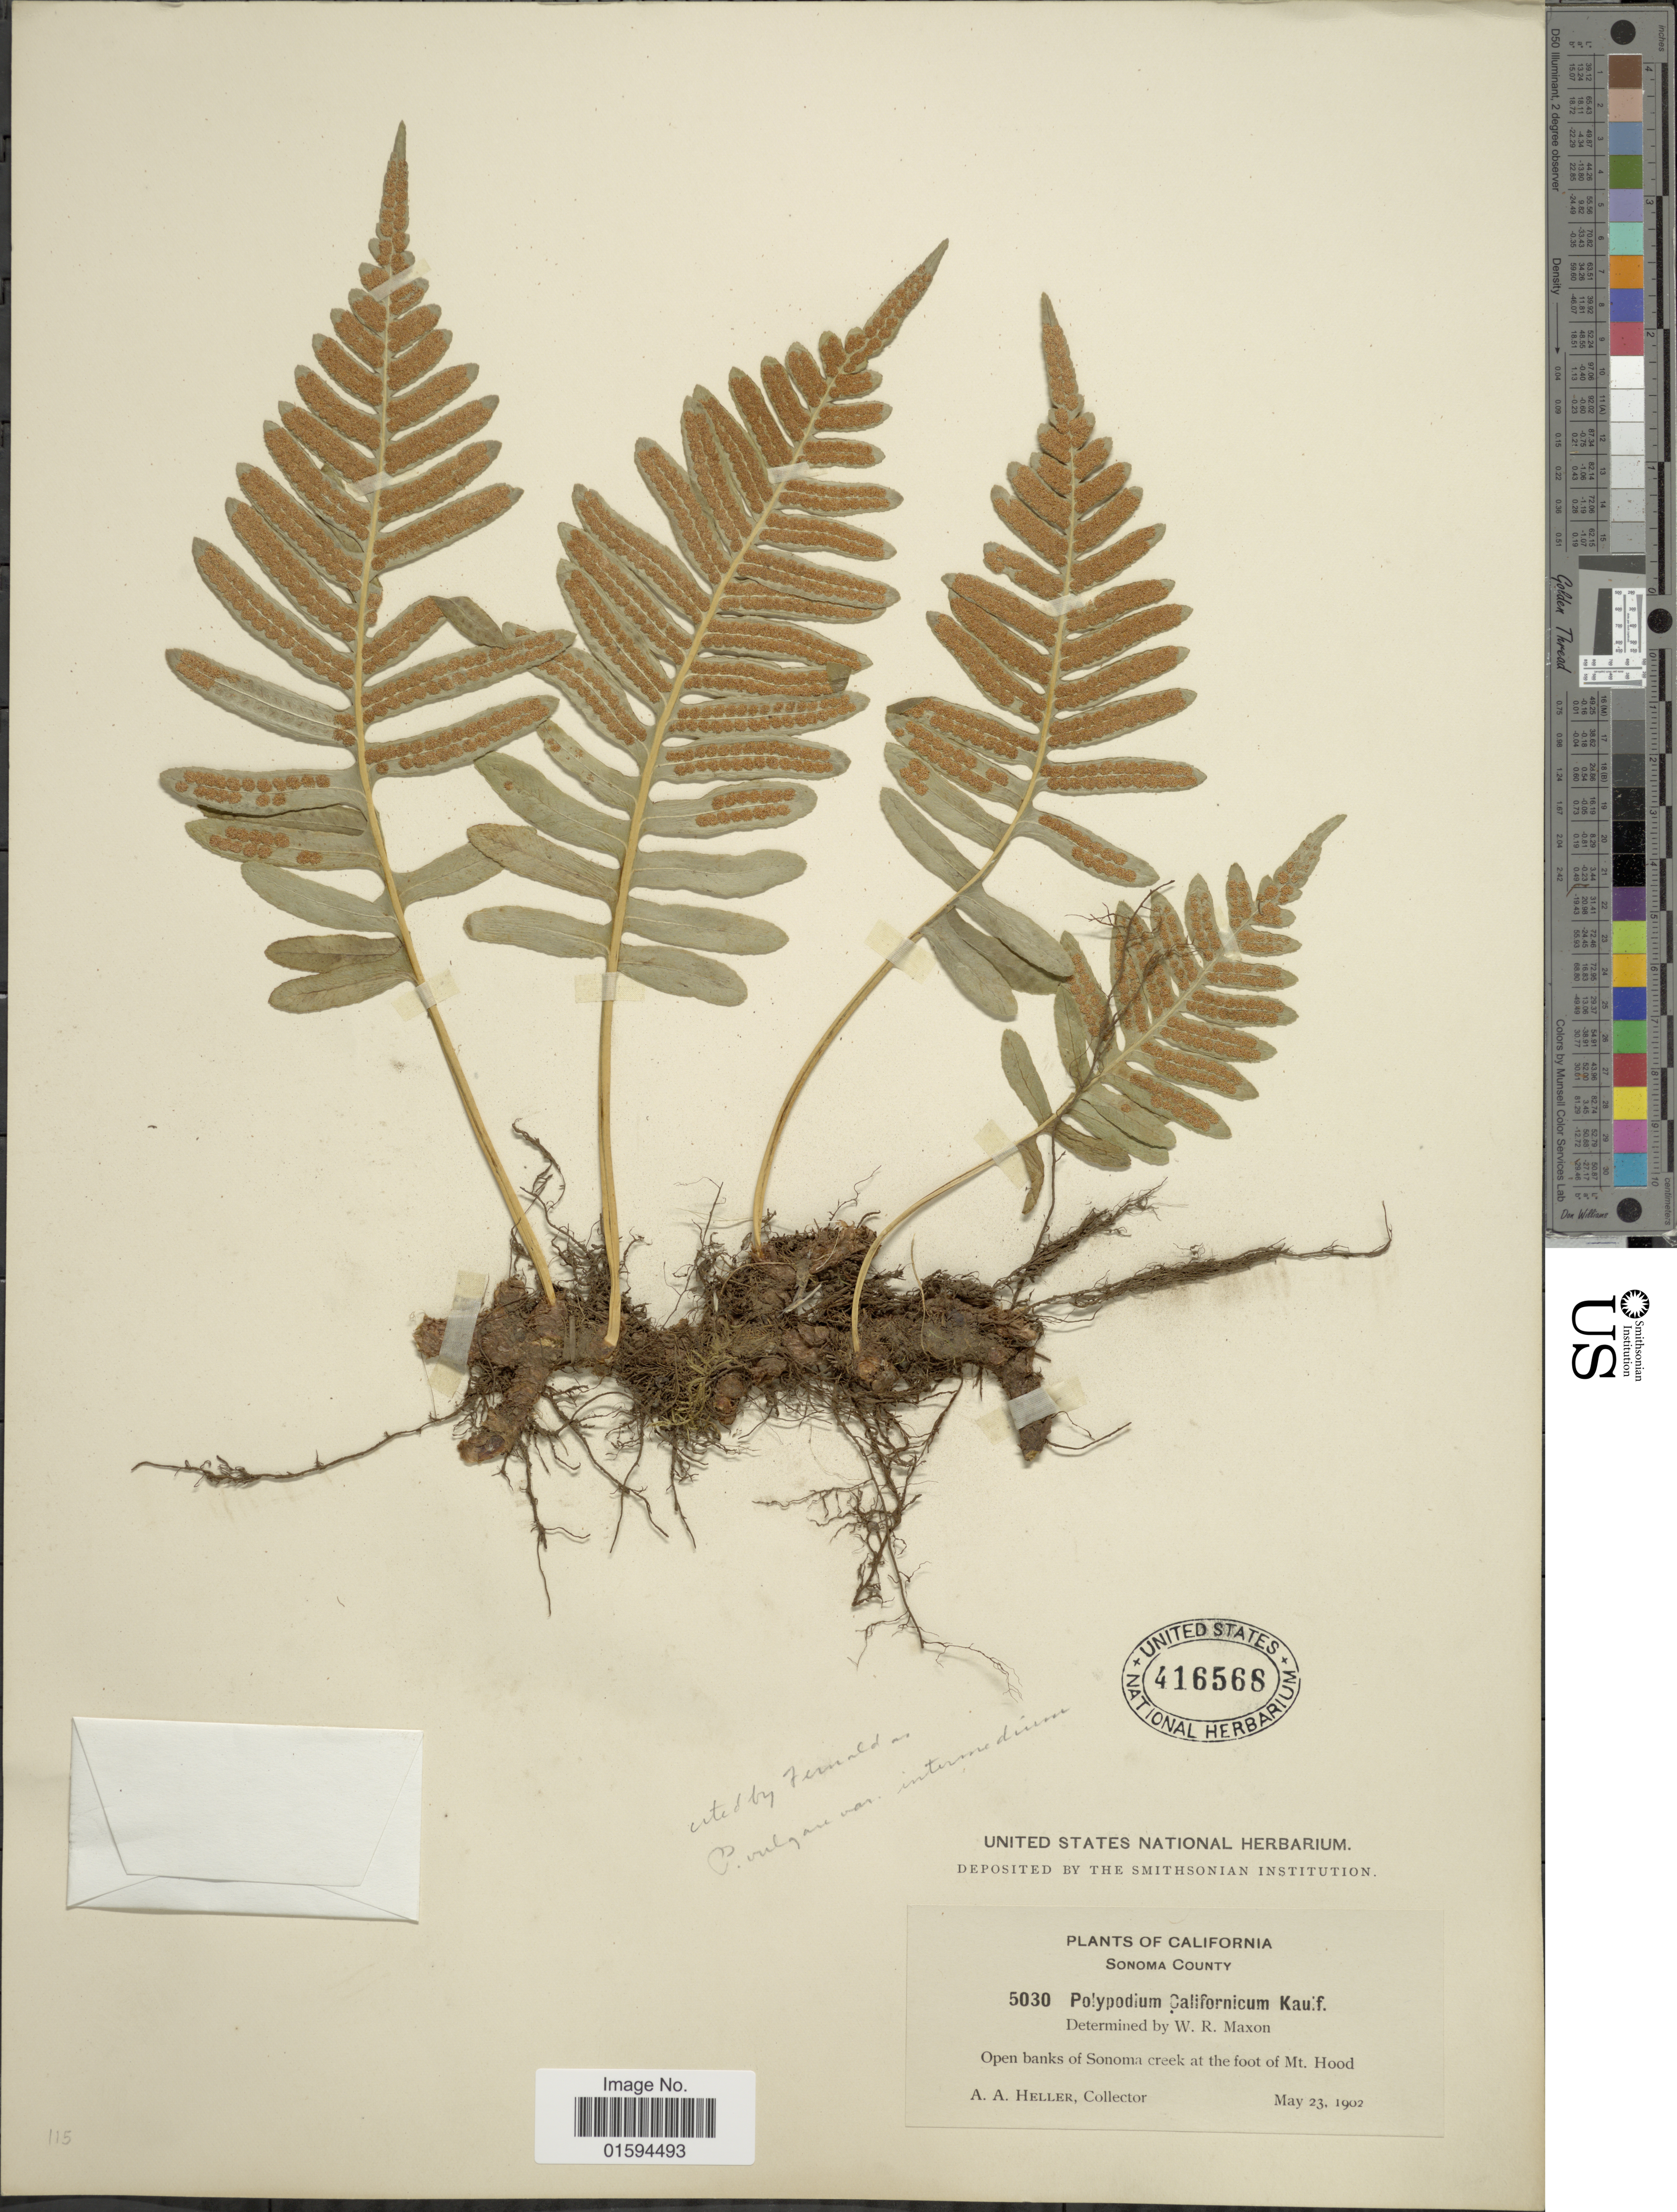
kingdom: Plantae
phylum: Tracheophyta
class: Polypodiopsida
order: Polypodiales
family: Polypodiaceae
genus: Polypodium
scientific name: Polypodium californicum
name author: Kaulf.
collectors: A. A. Heller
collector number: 5030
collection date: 1902-05-23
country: United States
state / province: California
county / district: Sonoma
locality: Sonoma County, open banks of Sonoma County creek at the foot of Mt. Hood.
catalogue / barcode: US 416568